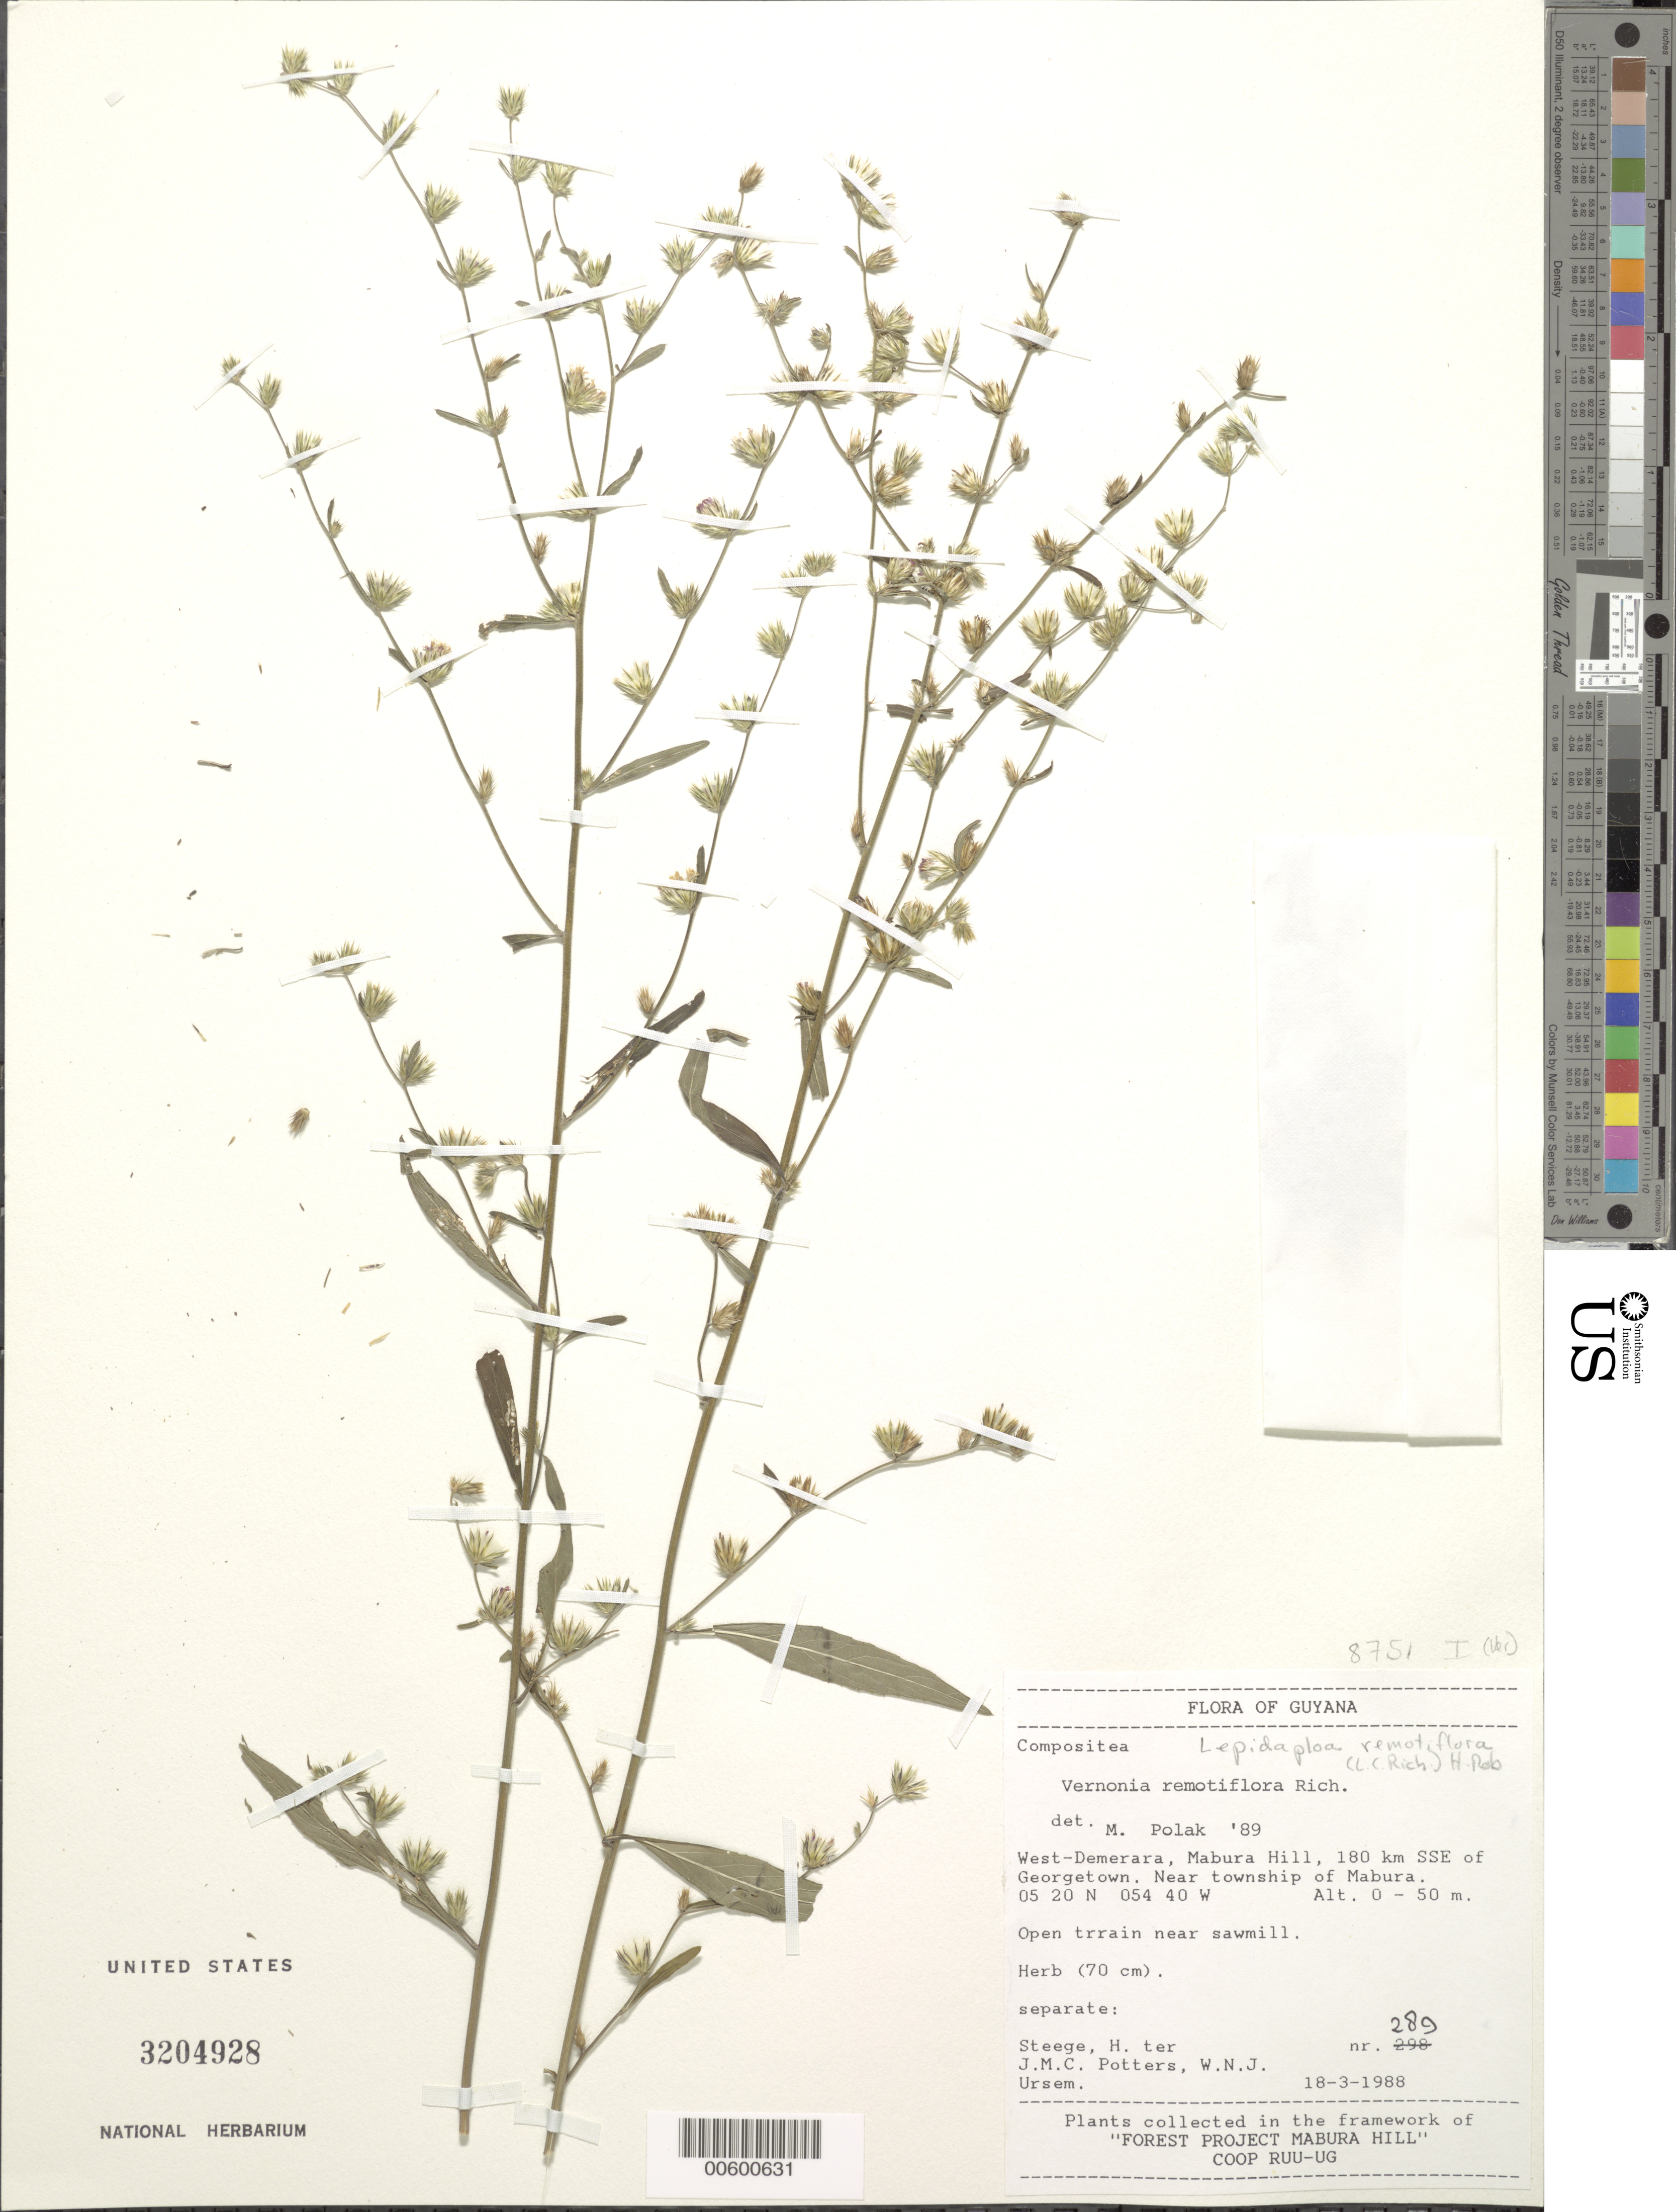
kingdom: Plantae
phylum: Tracheophyta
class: Magnoliopsida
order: Asterales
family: Asteraceae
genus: Lepidaploa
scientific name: Lepidaploa remotiflora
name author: (Rich.) H. Rob.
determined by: Polak, M.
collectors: H. ter Steege, J. Potters & W. Ursem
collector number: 289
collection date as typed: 18-Mar-88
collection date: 1988-03-18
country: Guyana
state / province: U. Demerara-Berbice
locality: Mabura Hill, 180 km SSE of Georgetown, near township of Mabura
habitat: Open terrain near sawmill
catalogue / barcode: US 3204928